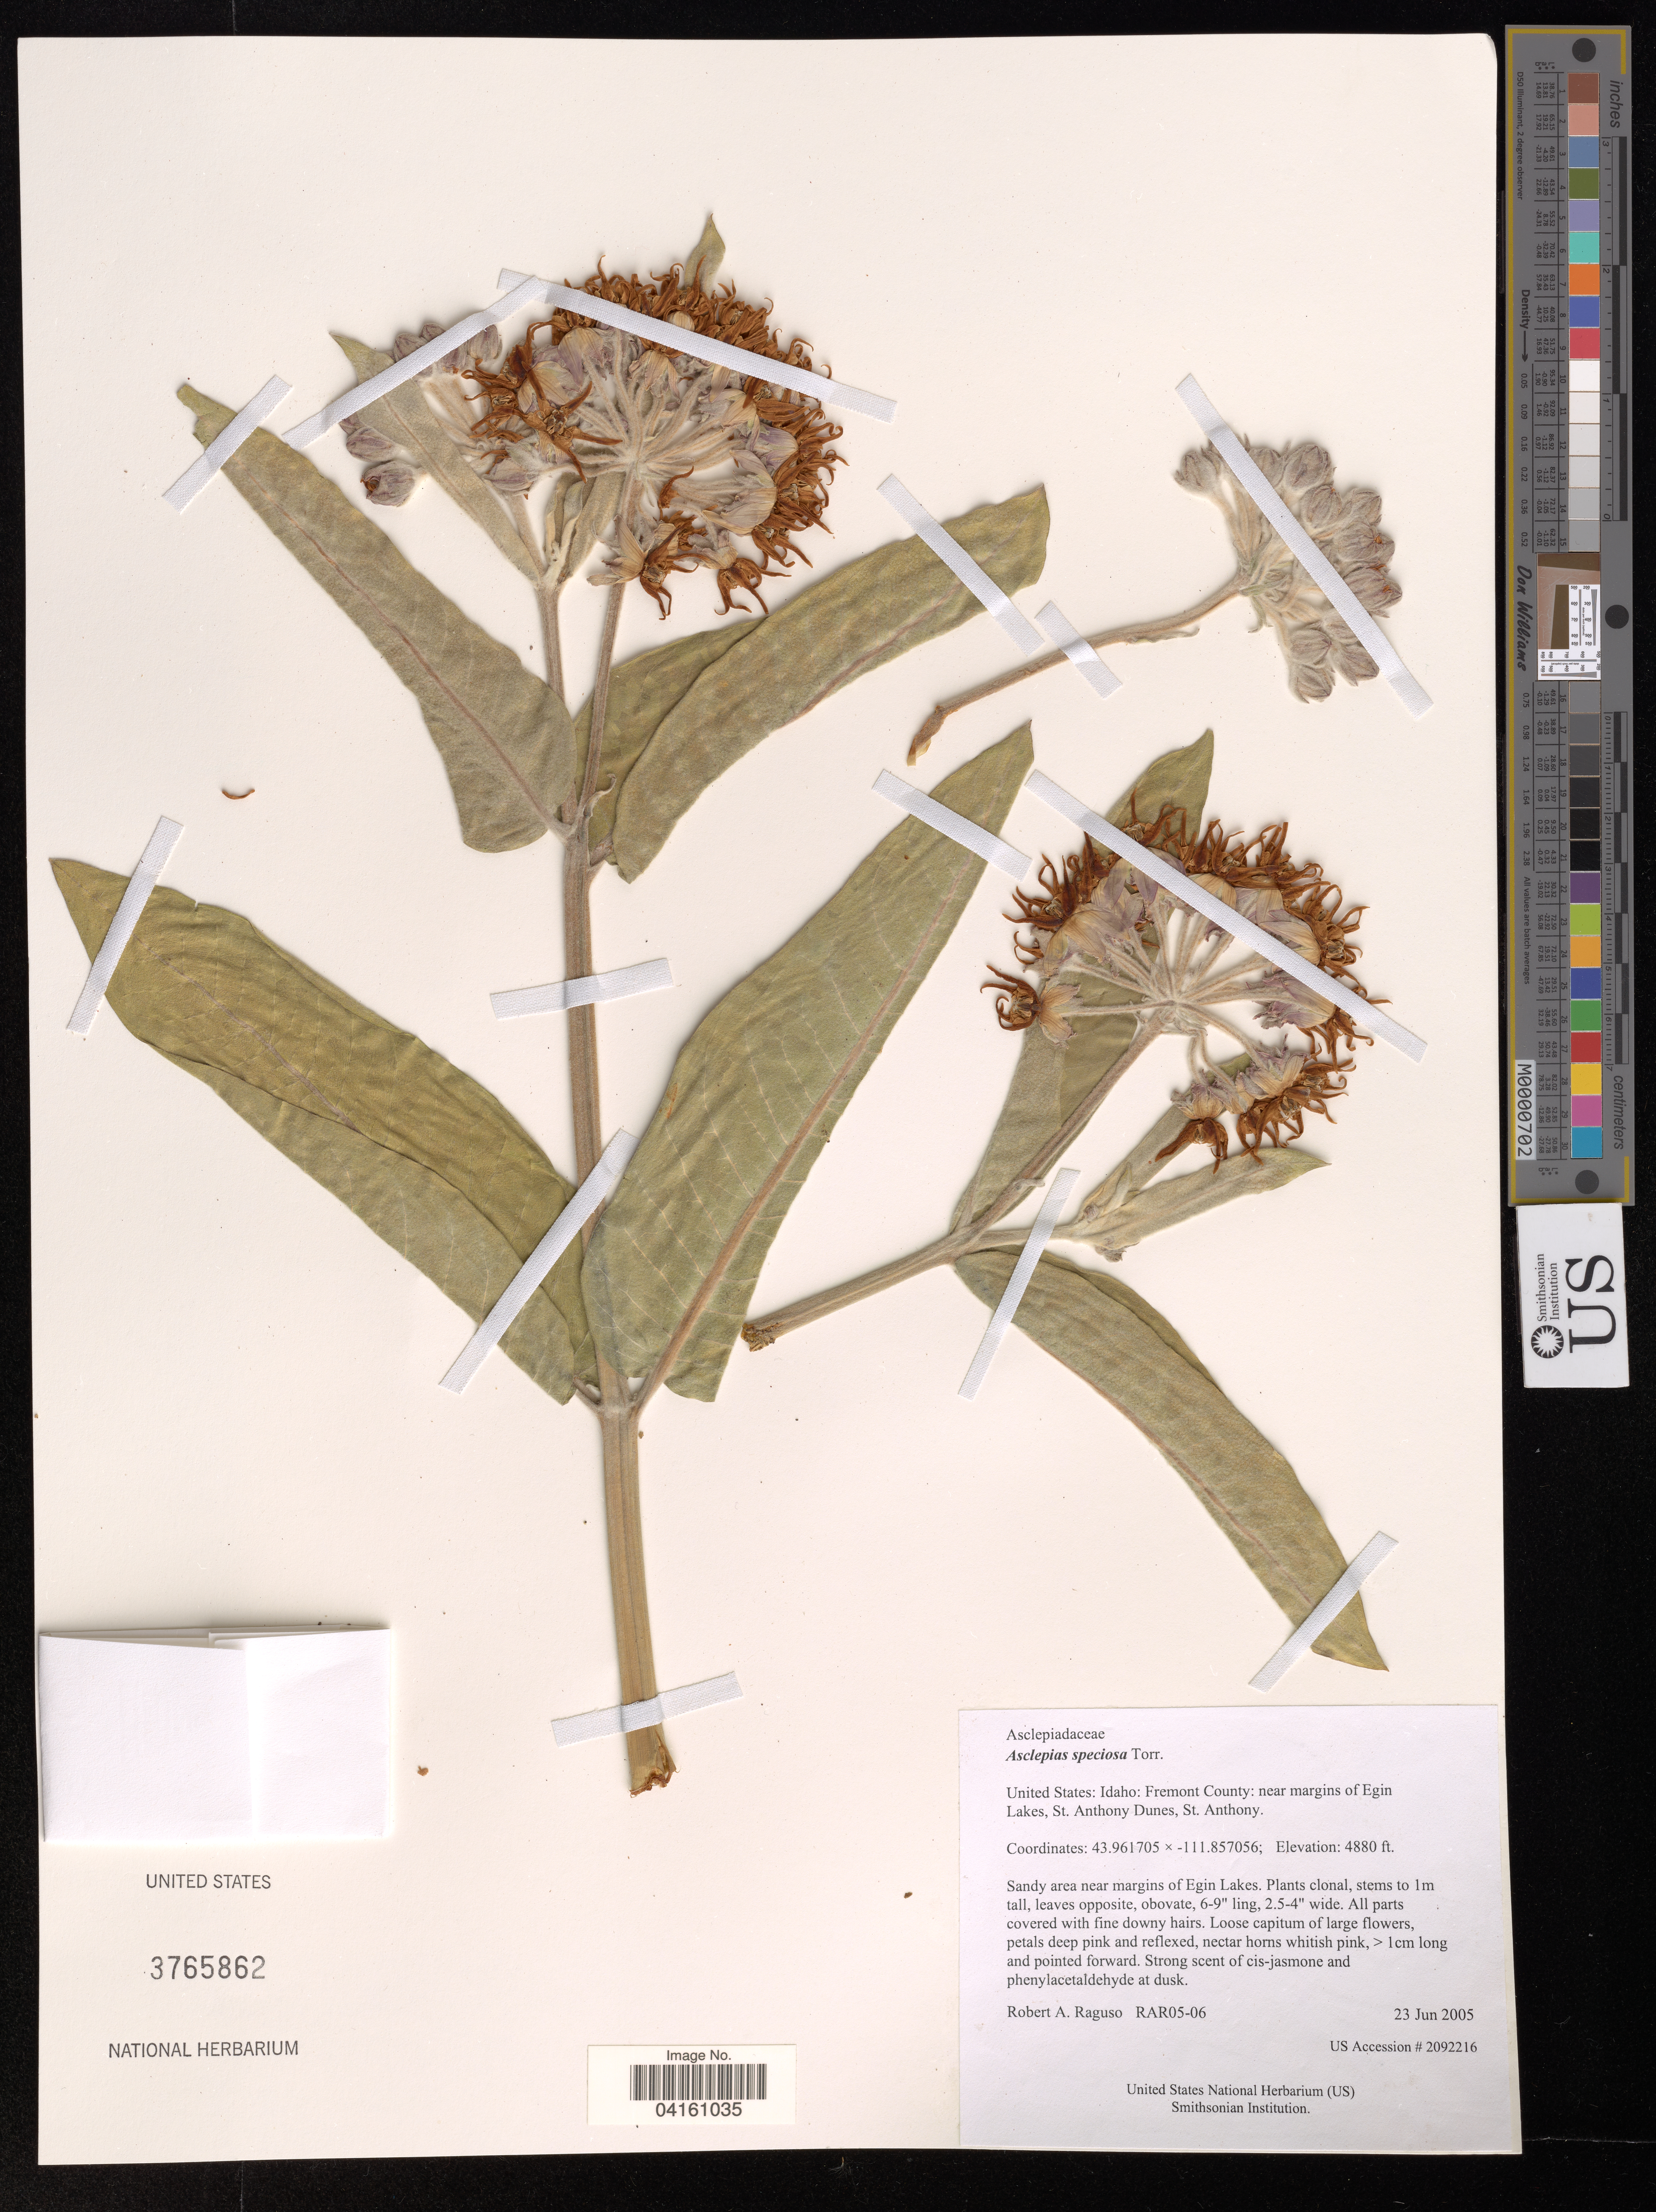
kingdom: Plantae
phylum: Tracheophyta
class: Magnoliopsida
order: Gentianales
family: Apocynaceae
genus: Asclepias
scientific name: Asclepias speciosa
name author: Torr.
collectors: R. Raguso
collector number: RAR05-06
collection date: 2005-06-23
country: United States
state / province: Idaho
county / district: Fremont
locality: near margins of Egin Lakes, St. Anthony Dunes, St. Anthony.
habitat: sandy area near margins of Egin Lakes.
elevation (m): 1487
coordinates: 43.961705, -111.857056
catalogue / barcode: US 3765862